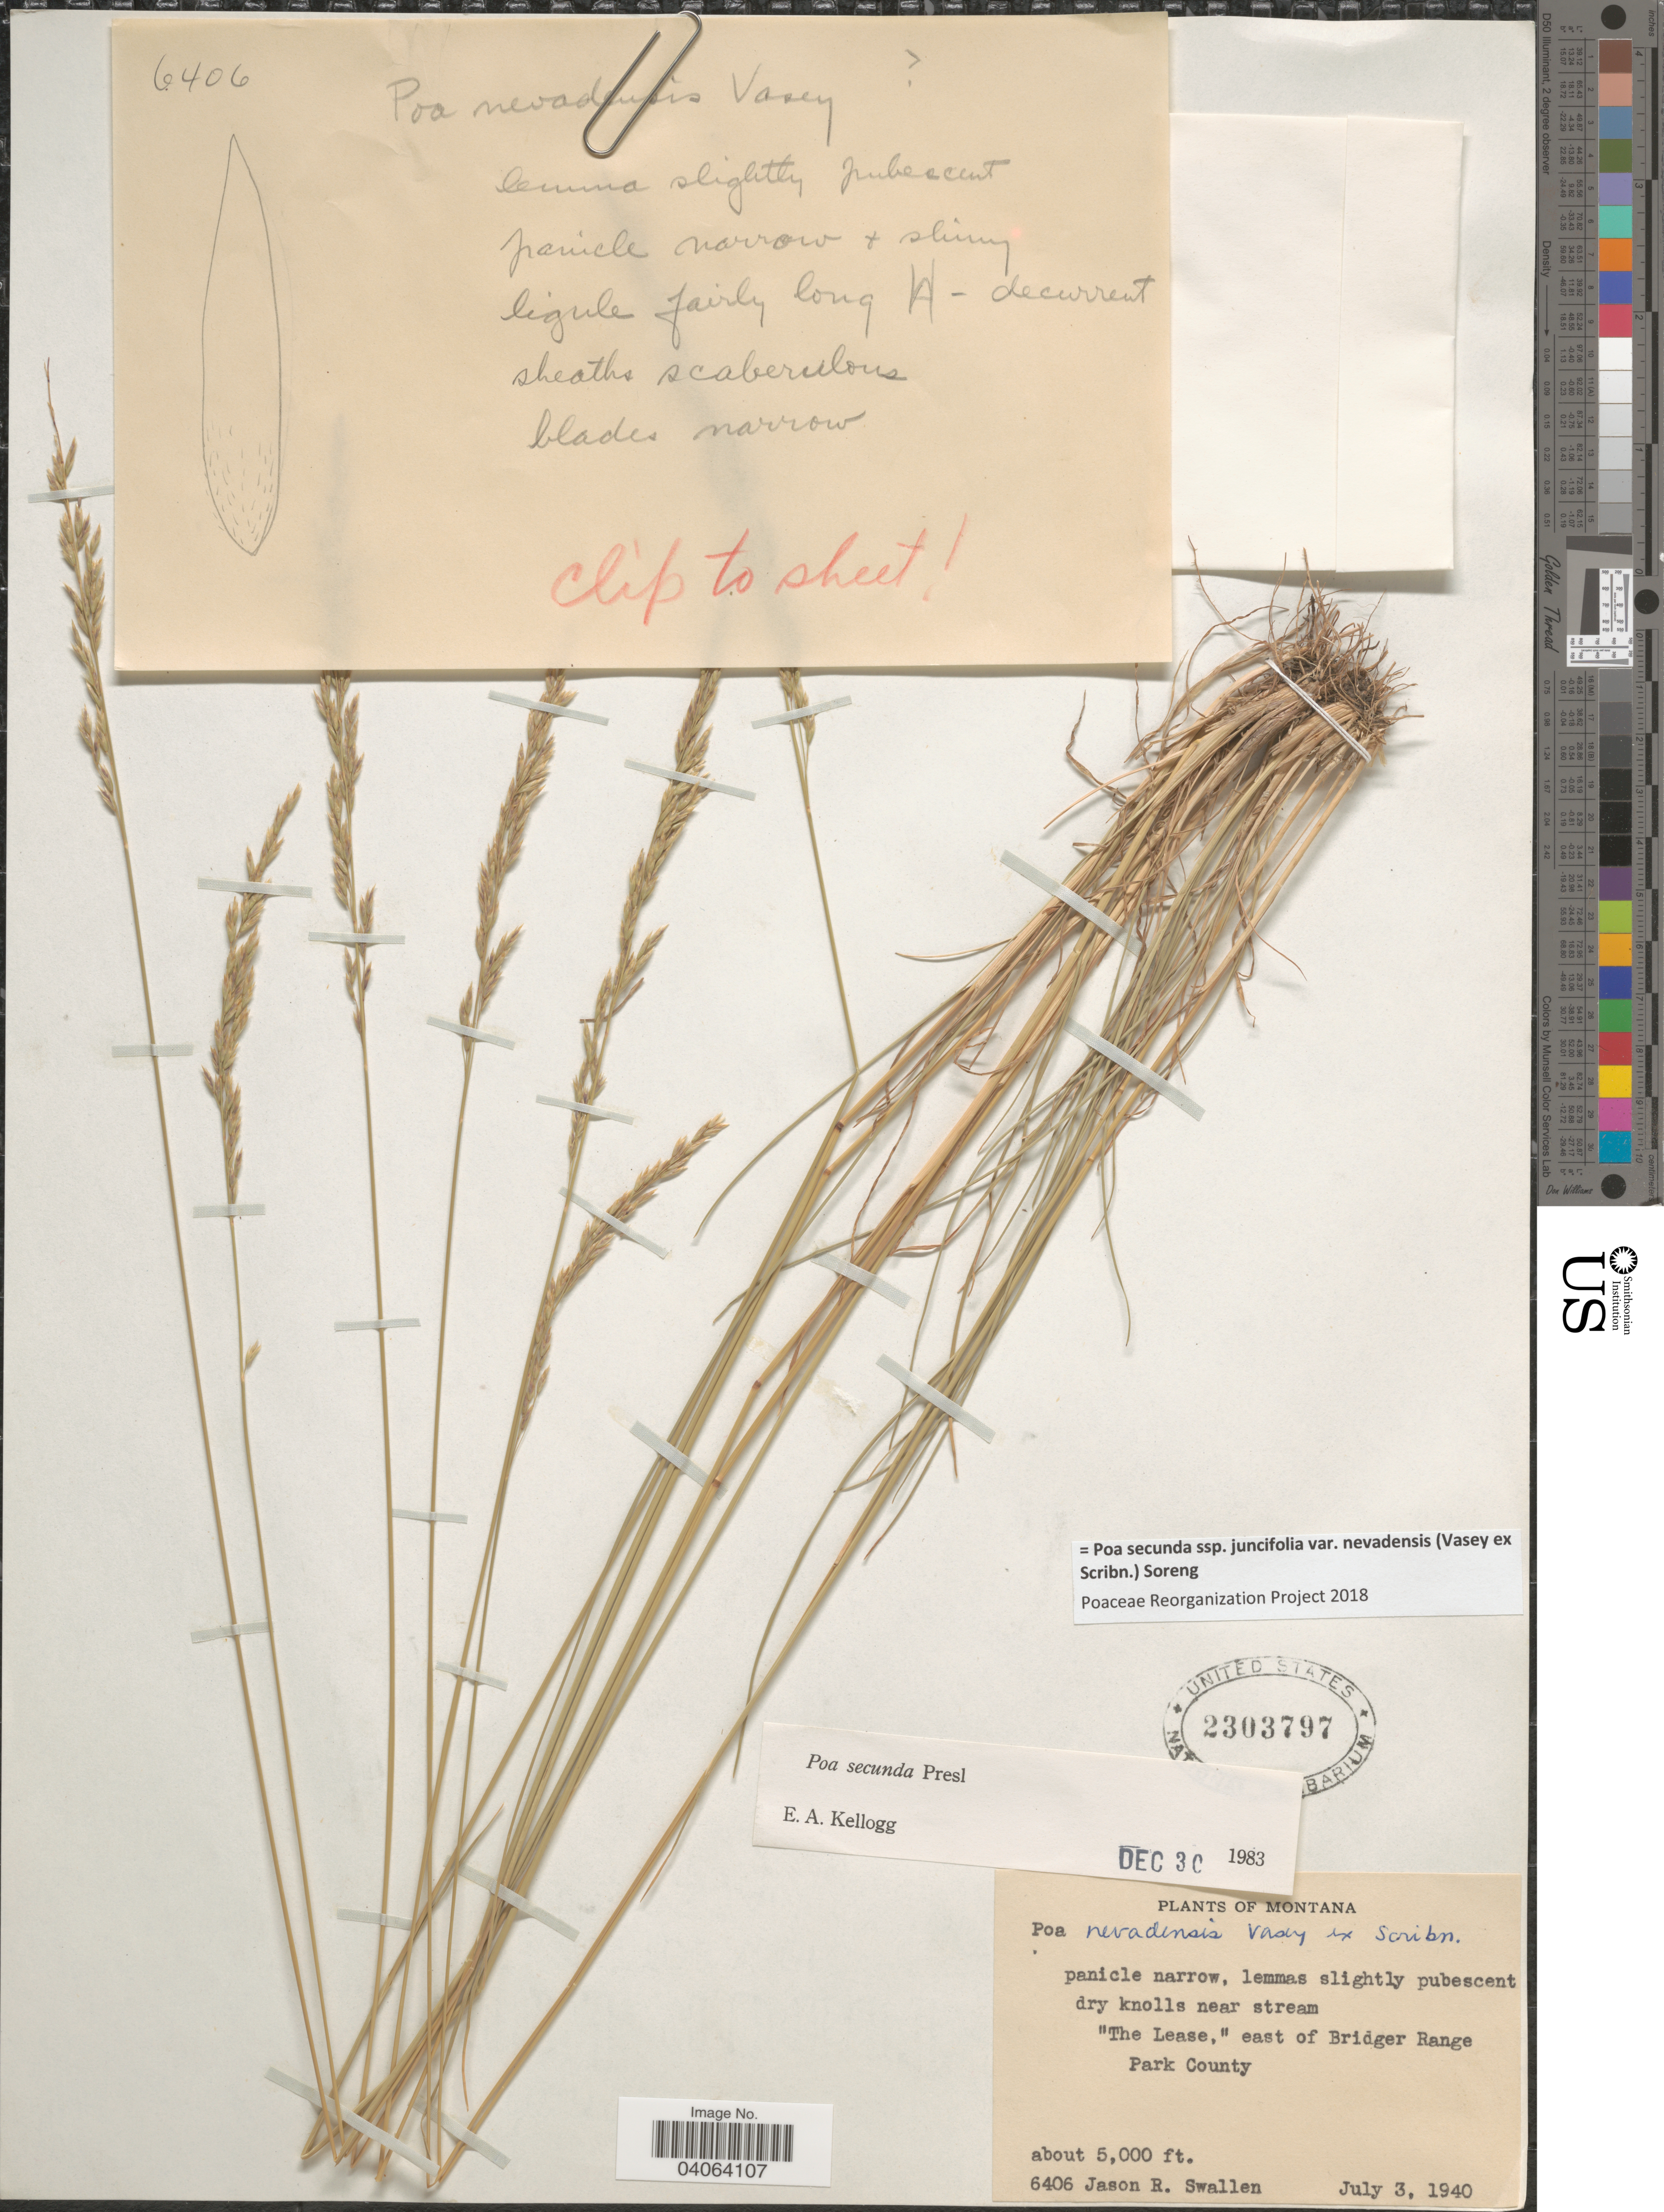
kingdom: Plantae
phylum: Tracheophyta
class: Liliopsida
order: Poales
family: Poaceae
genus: Poa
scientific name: Poa secunda subsp. juncifolia var. nevadensis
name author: (Vasey ex Scribn.) Soreng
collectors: J. R. Swallen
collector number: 6406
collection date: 1940-07-03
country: United States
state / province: Montana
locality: The Lease,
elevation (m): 1524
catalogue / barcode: US 2303797